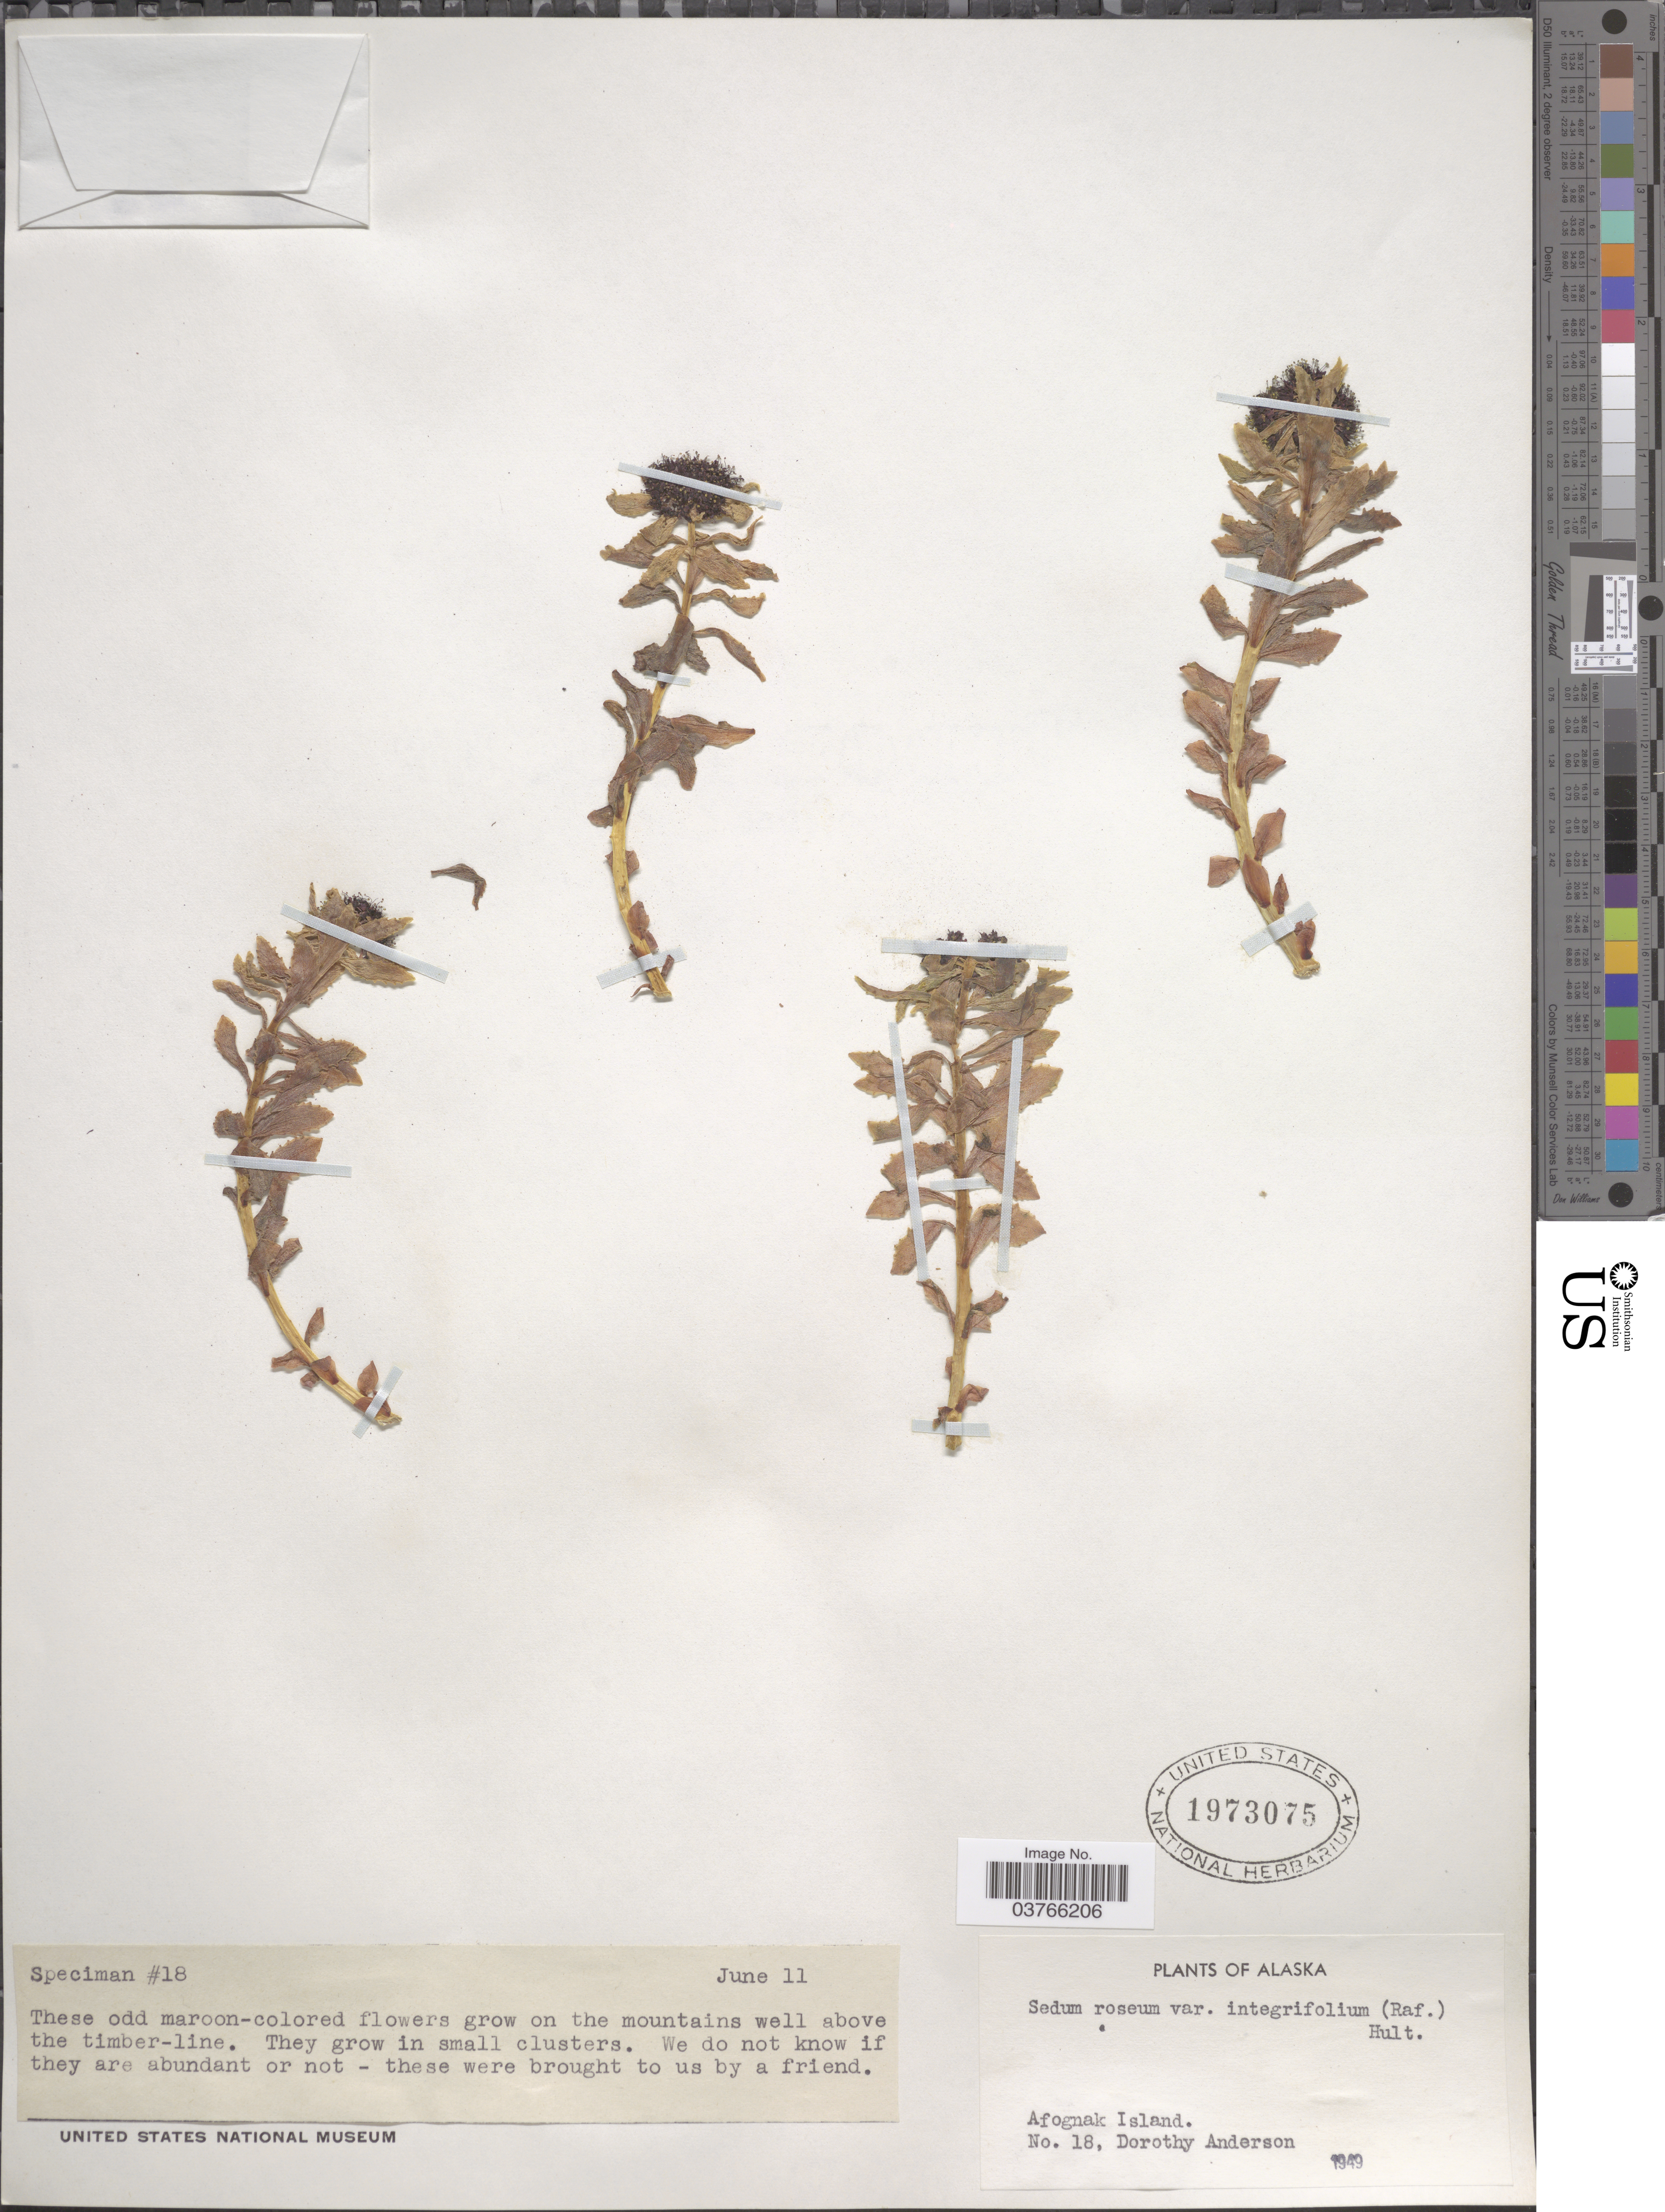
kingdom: Plantae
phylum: Tracheophyta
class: Magnoliopsida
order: Saxifragales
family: Crassulaceae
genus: Rhodiola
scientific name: Rhodiola integrifolia subsp. integrifolia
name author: Raf.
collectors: D. Anderson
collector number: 18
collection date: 1949-06-11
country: United States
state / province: Alaska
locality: Afognak Island.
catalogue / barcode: US 1973075